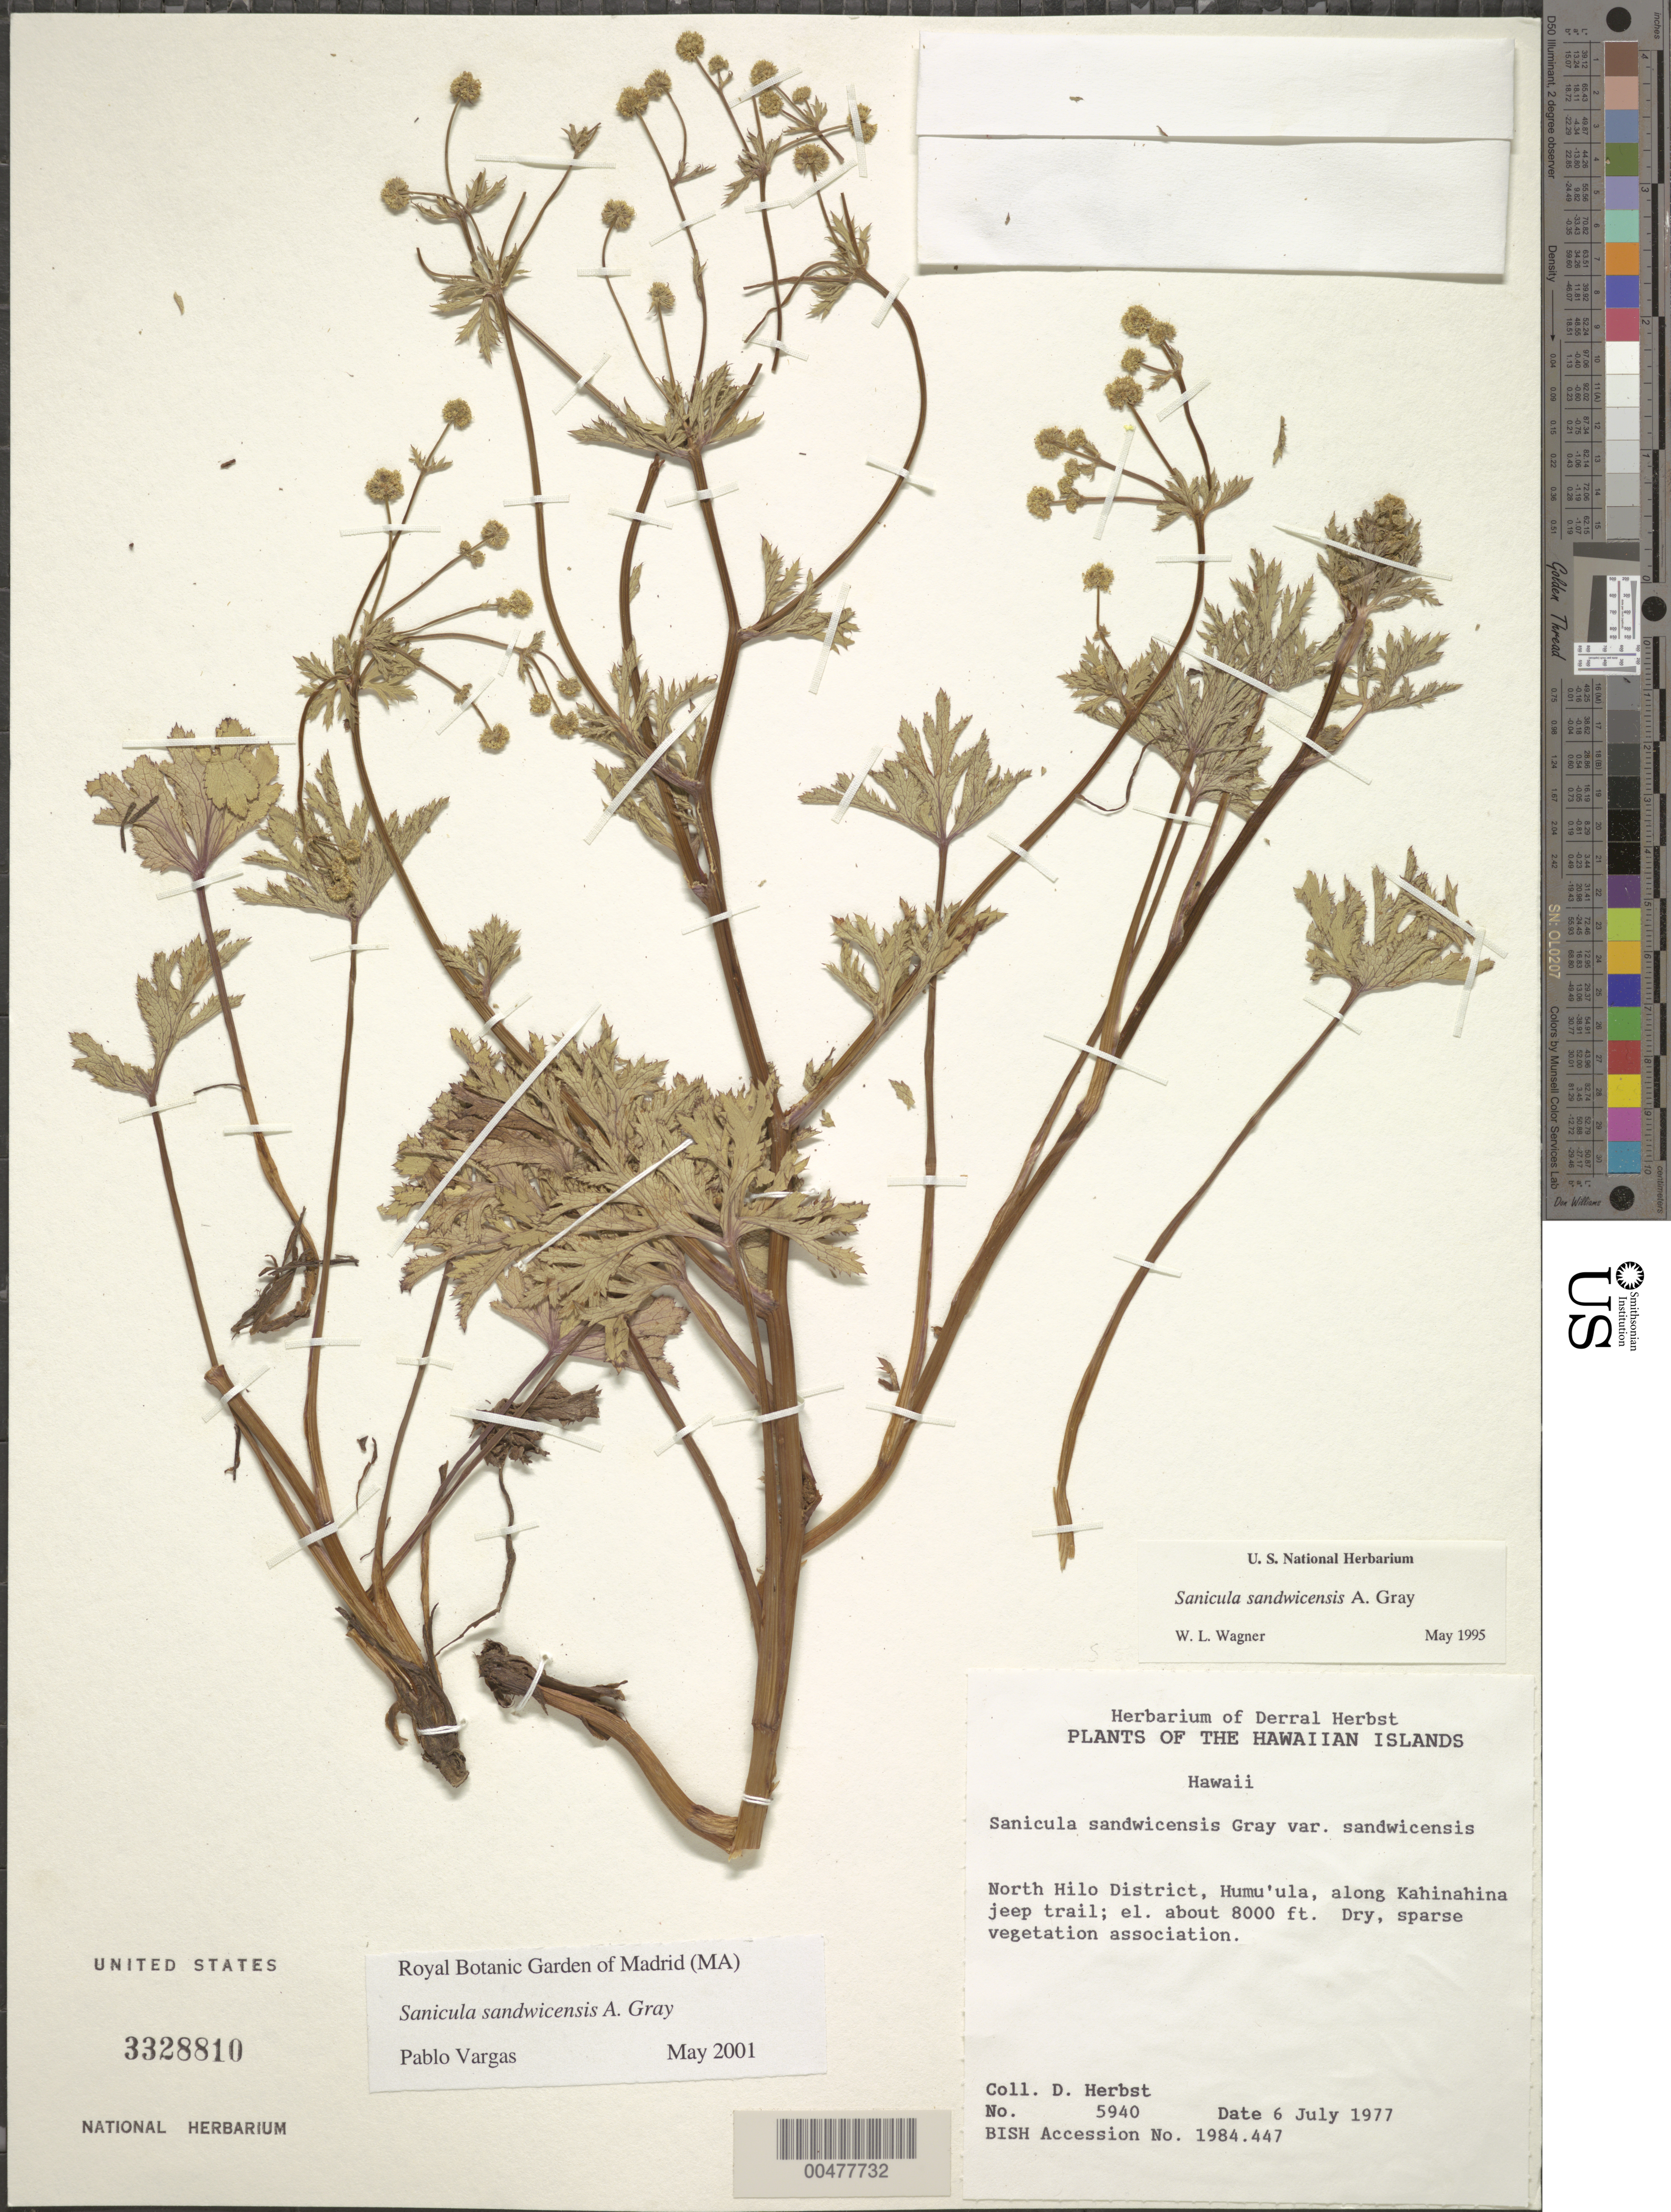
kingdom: Plantae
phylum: Tracheophyta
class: Magnoliopsida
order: Apiales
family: Apiaceae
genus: Sanicula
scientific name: Sanicula sandwicensis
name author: A. Gray in Wilkes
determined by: Wagner, W. L., (BOT), Smithsonian Institution - National Museum of Natural History (UNITED STATES)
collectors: D. R. Herbst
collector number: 5940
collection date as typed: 6 Jul 1977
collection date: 1977-07-06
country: United States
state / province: Hawaii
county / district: Hawaii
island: Hawaii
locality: N Hilo Dist., Humuula, along Kahinahina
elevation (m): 2438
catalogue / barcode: US 3328810